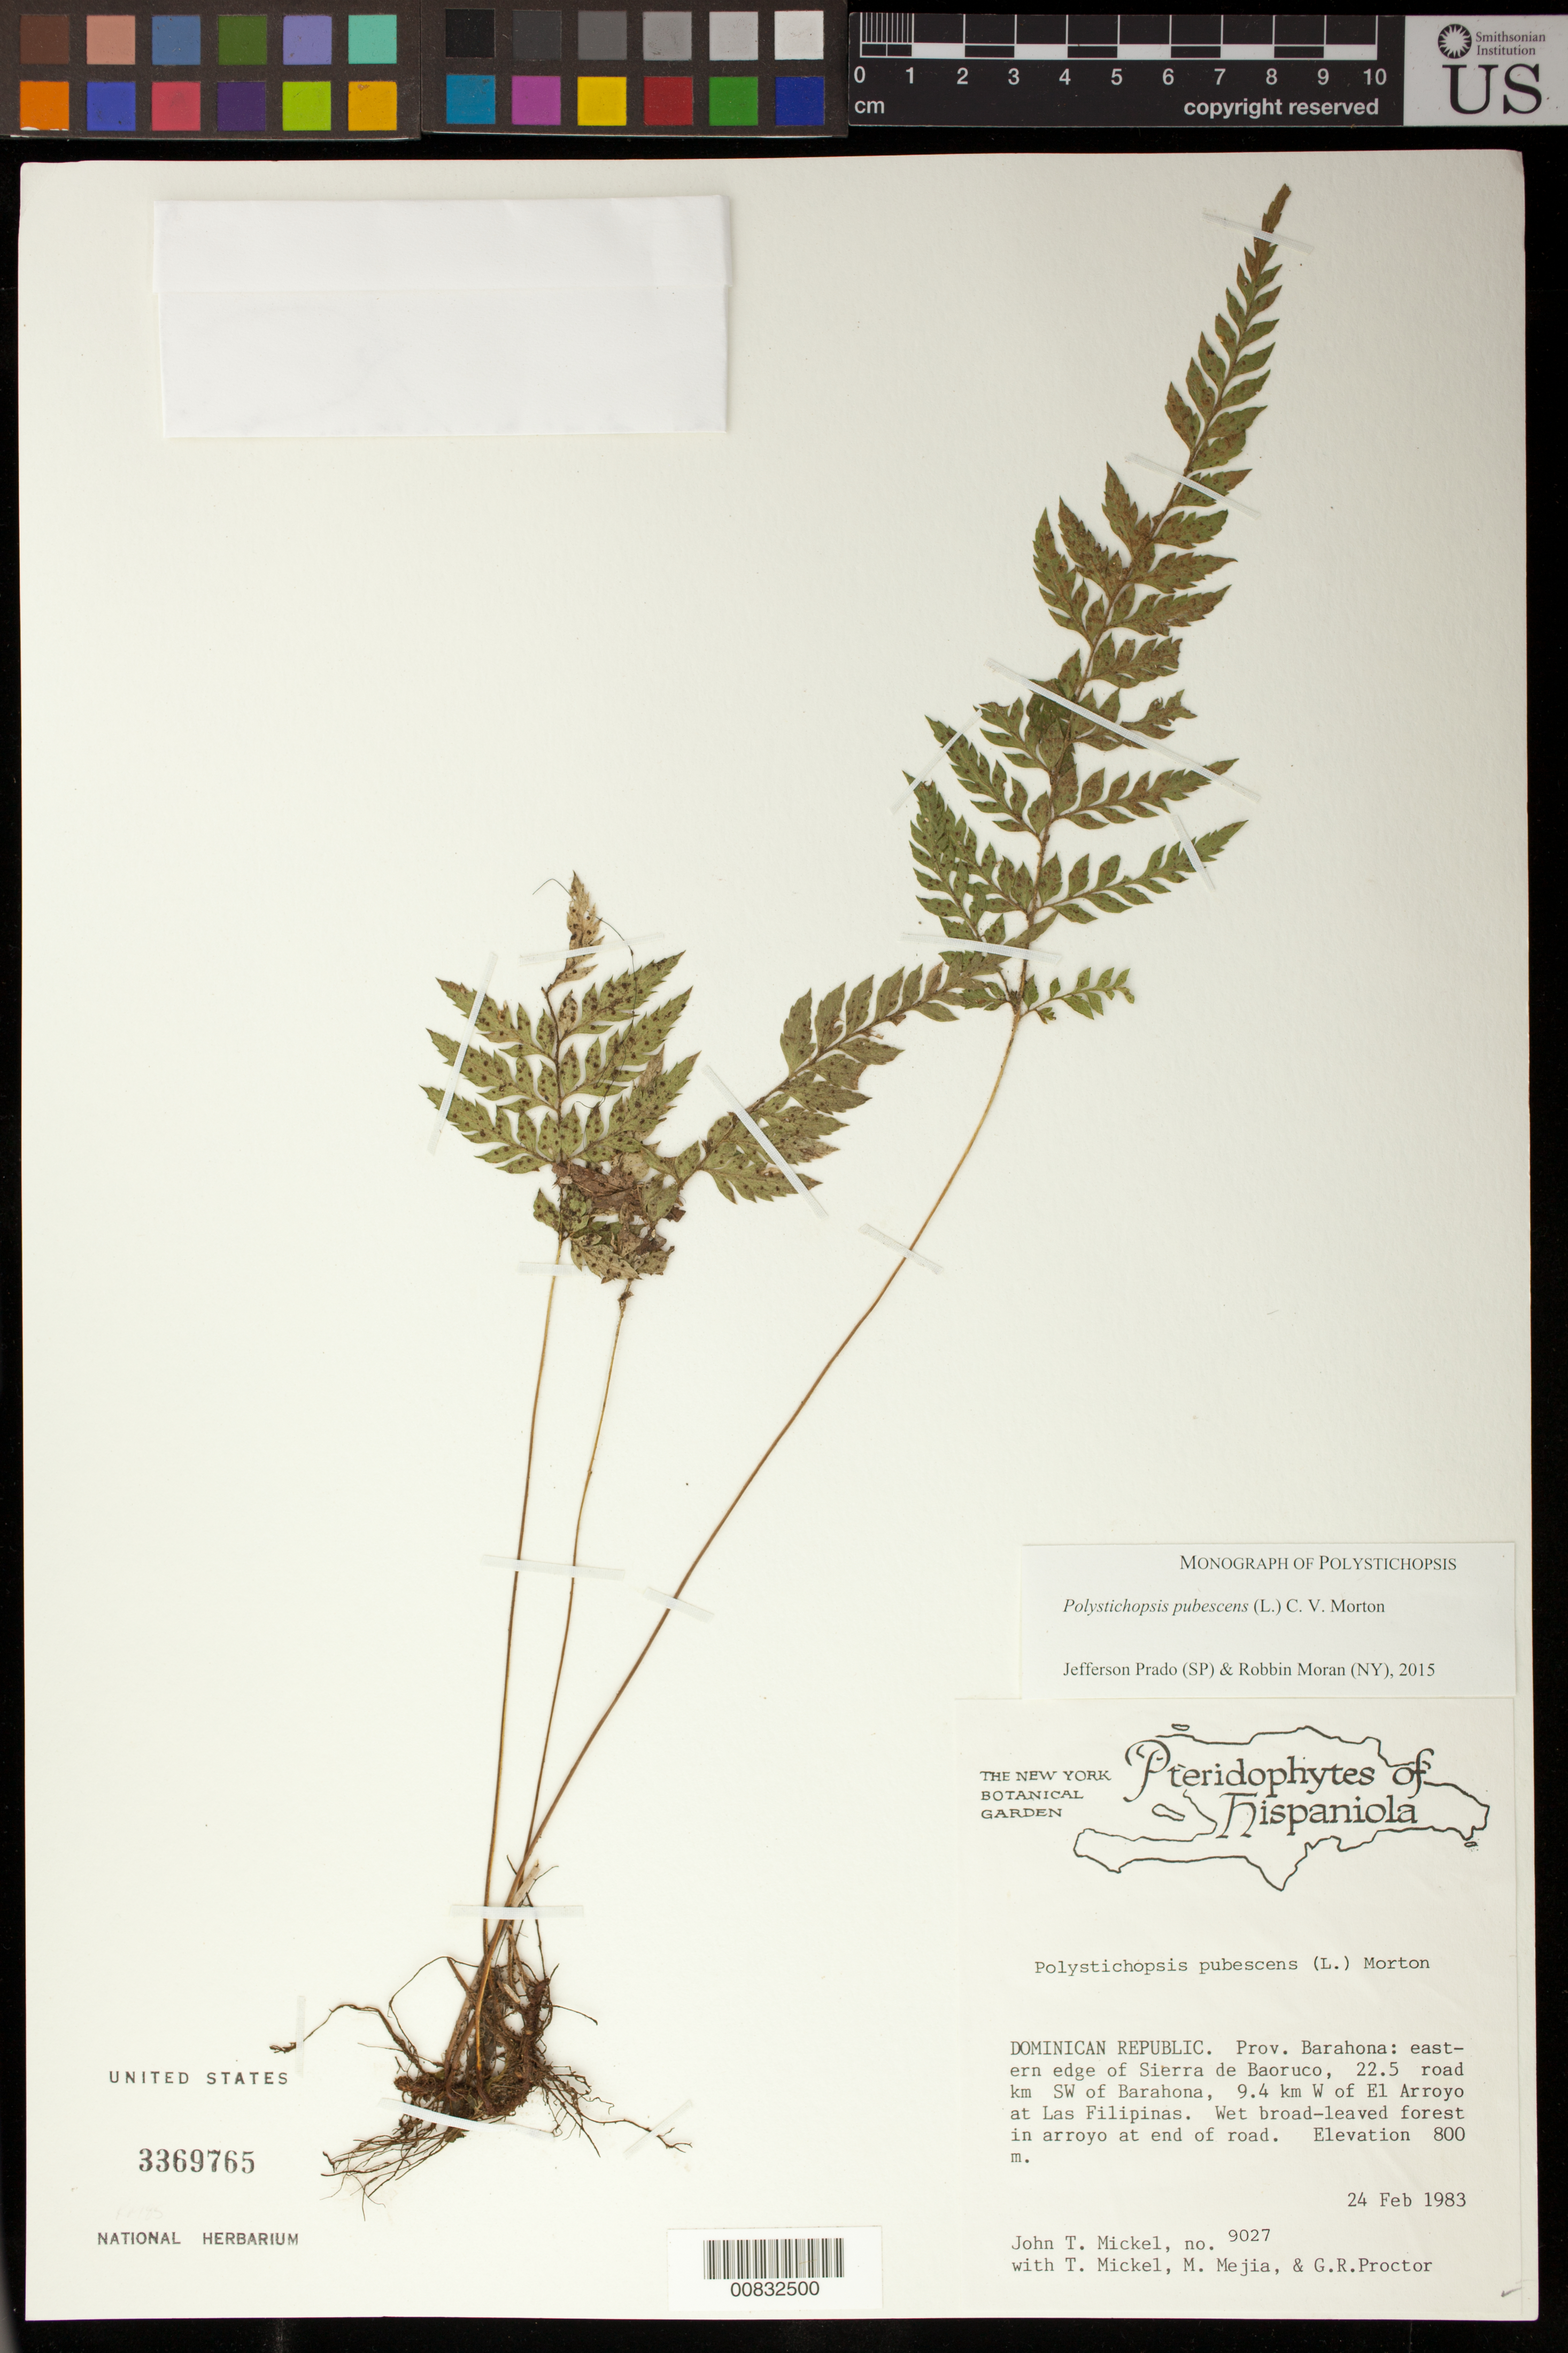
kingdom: Plantae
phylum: Tracheophyta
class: Polypodiopsida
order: Polypodiales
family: Dryopteridaceae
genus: Polystichopsis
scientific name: Polystichopsis pubescens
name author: (L.) C.V. Morton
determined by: Prado, J.; Moran, R. C.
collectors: J. T. Mickel, T. Mickel, J. Mejía & G. R. Proctor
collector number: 9027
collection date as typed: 24 Feb 1983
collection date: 1983-02-24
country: Dominican Republic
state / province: Barahona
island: Hispaniola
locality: Sierra de Baoruco, 22.5 road km SW of Barahona, 9.4 km W of El Arroyo at Las Filipinas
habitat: Wet broad-leaved forest in arroyo at end of road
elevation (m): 800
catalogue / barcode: US 3369765